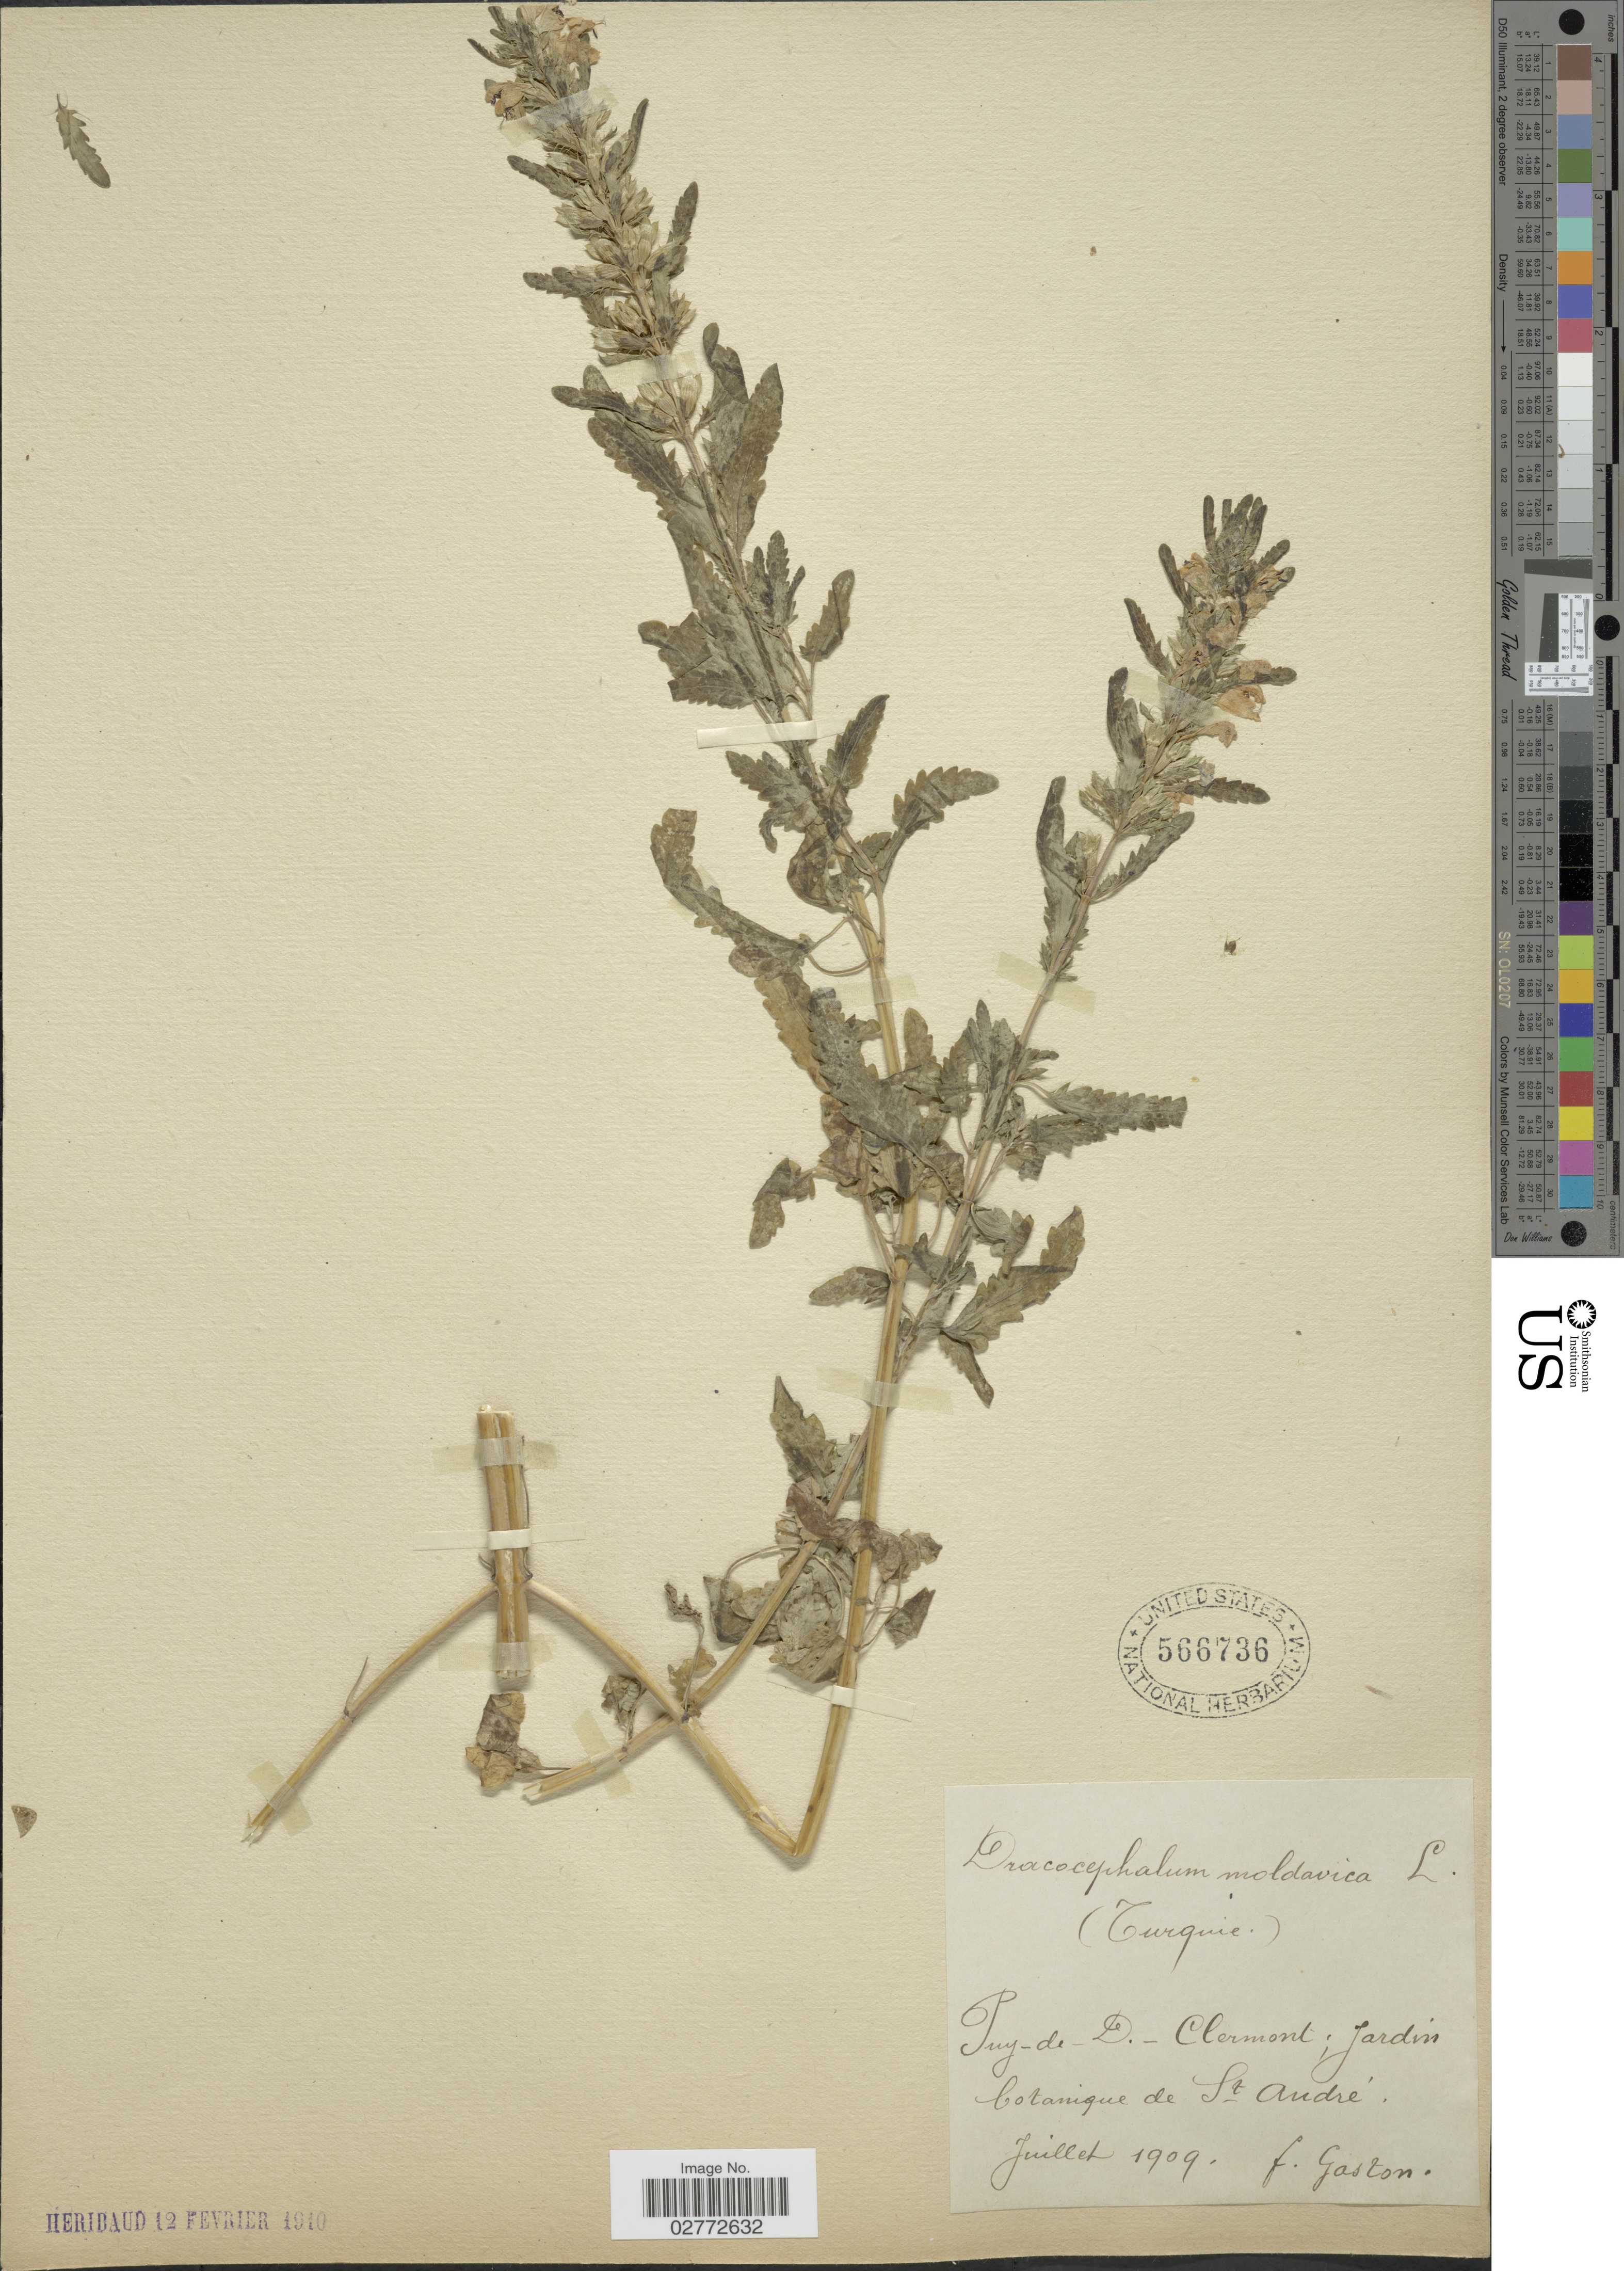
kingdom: Plantae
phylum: Tracheophyta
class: Magnoliopsida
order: Lamiales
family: Lamiaceae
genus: Dracocephalum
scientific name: Dracocephalum moldavica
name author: L.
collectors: F. Gaston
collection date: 1909-07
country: Mexico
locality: Puy- D. - Clermont; Jardin botanique de St. André.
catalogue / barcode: US 566736